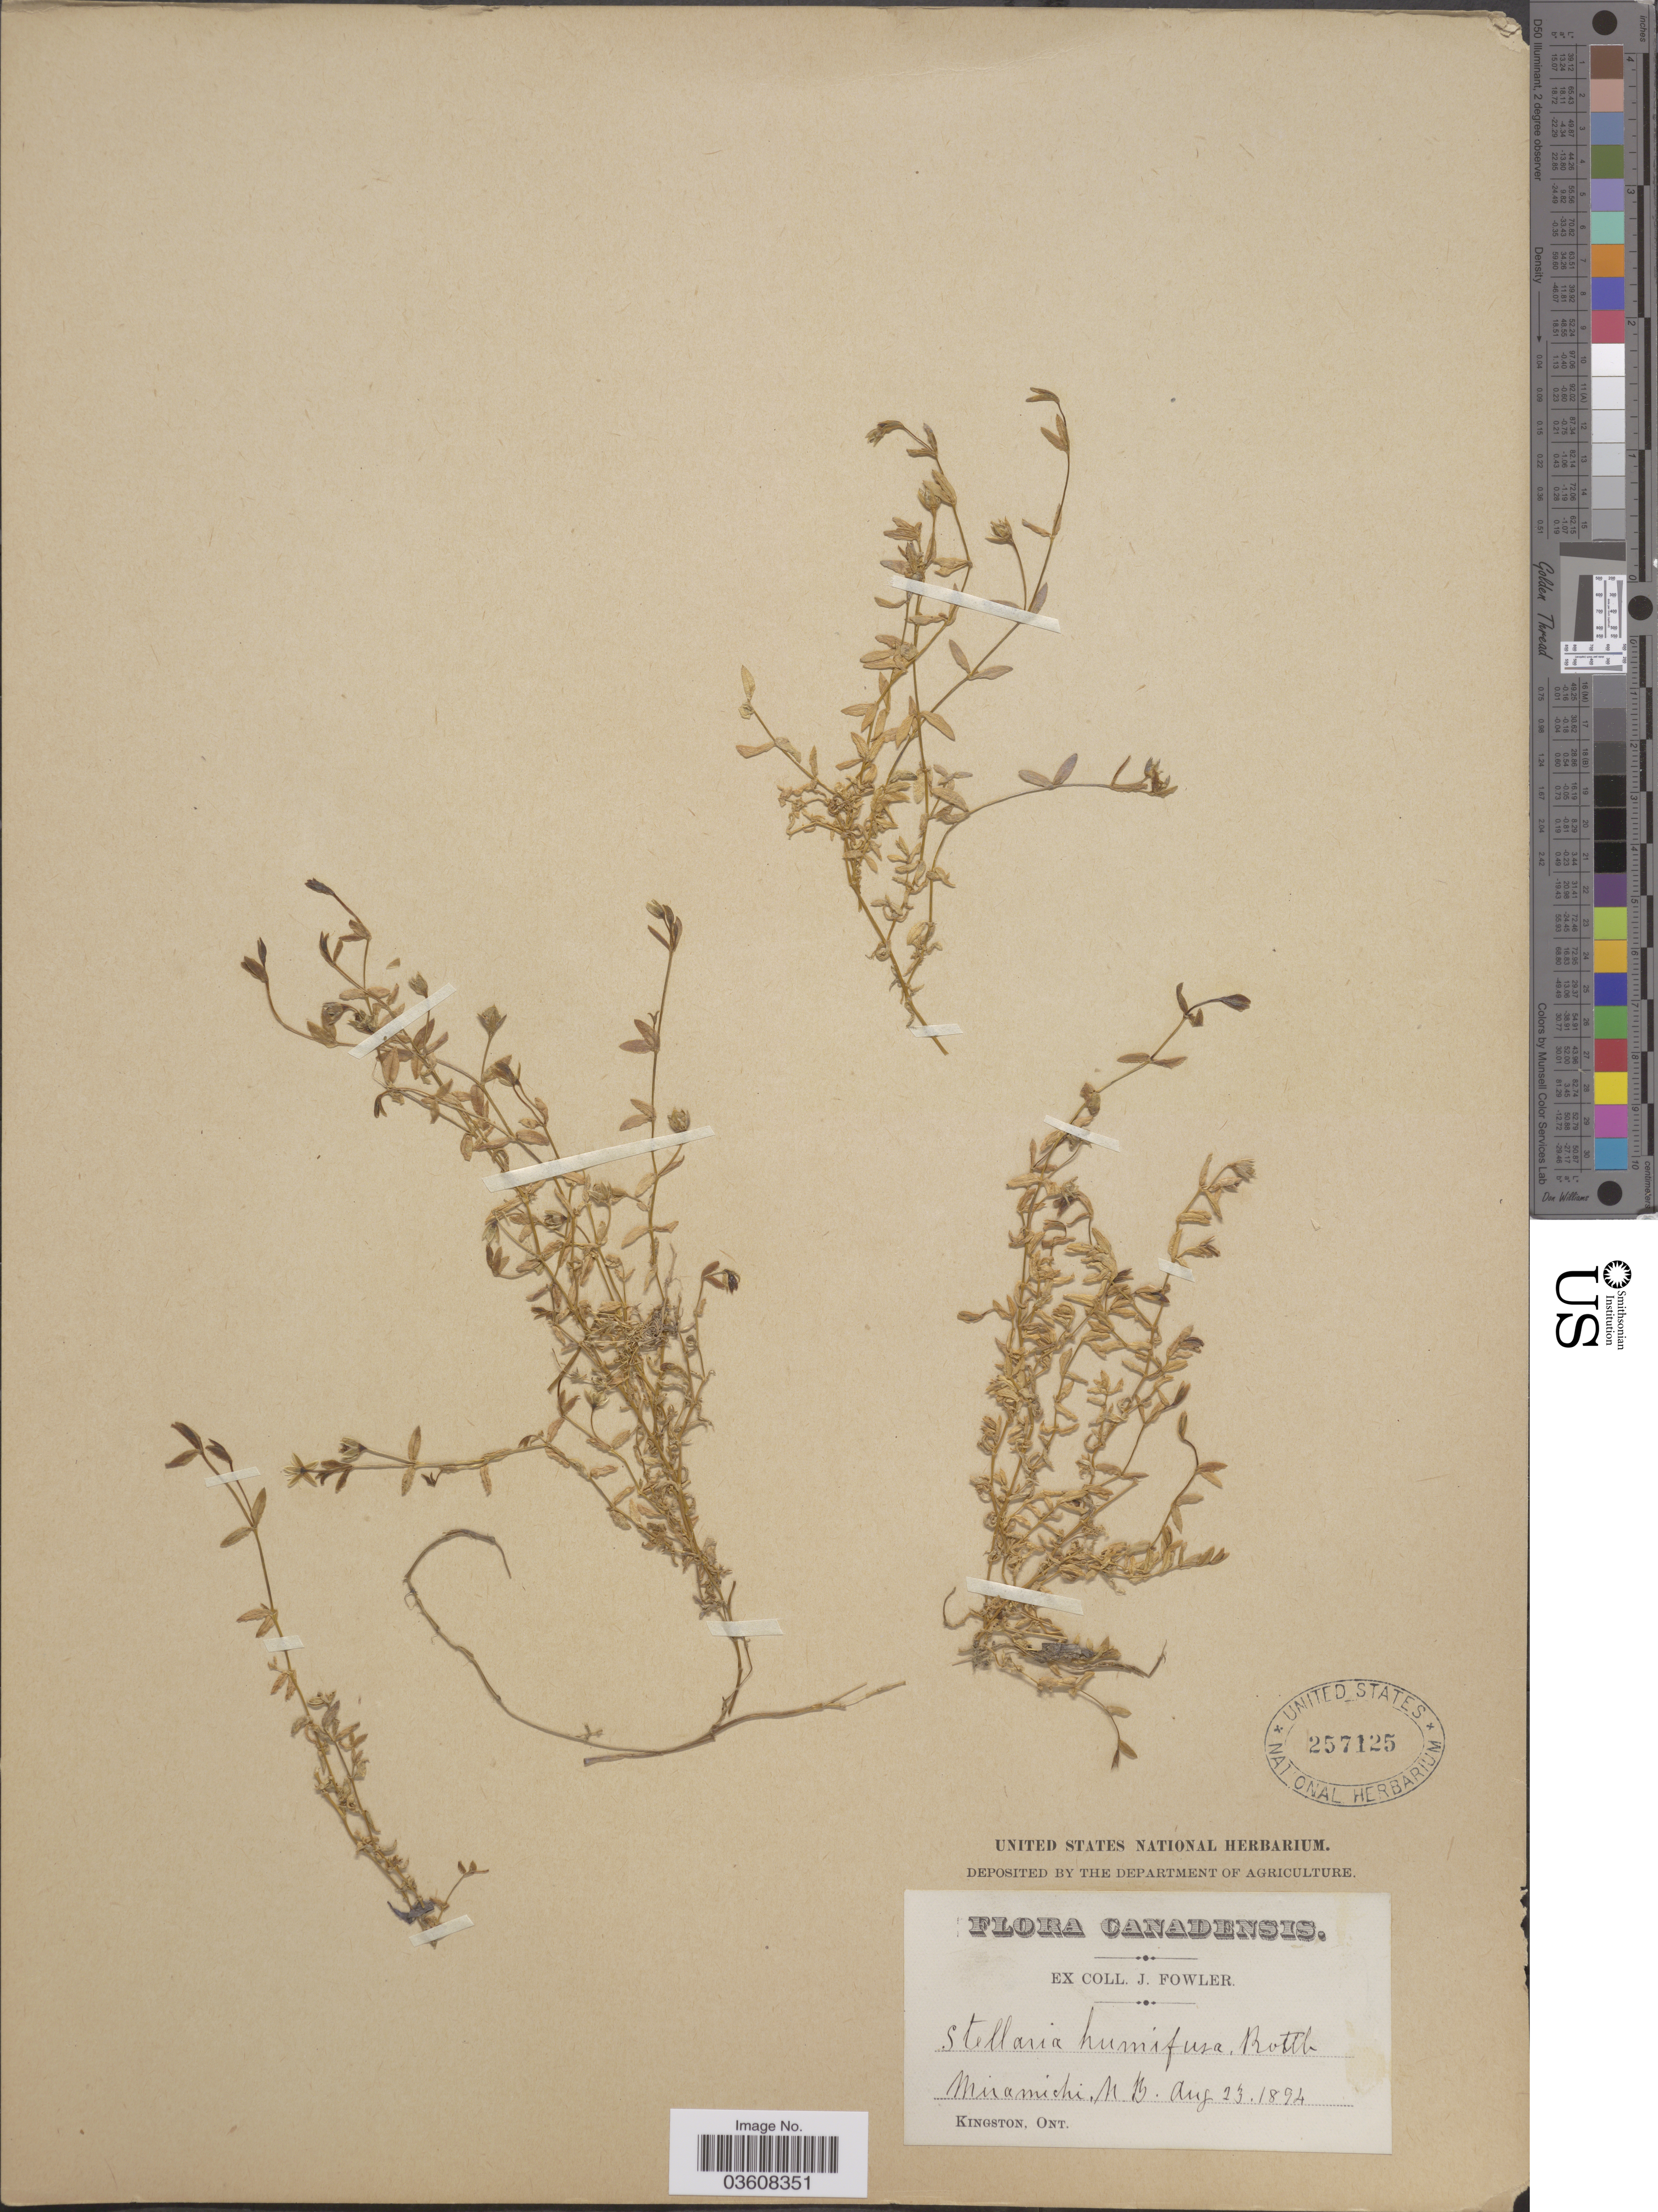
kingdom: Plantae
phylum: Tracheophyta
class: Magnoliopsida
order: Caryophyllales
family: Caryophyllaceae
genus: Stellaria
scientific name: Stellaria humifusa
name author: Rottb.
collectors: J. Fowler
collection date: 1894-08-23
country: Canada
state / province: New Brunswick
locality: Miramichi.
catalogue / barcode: US 257125